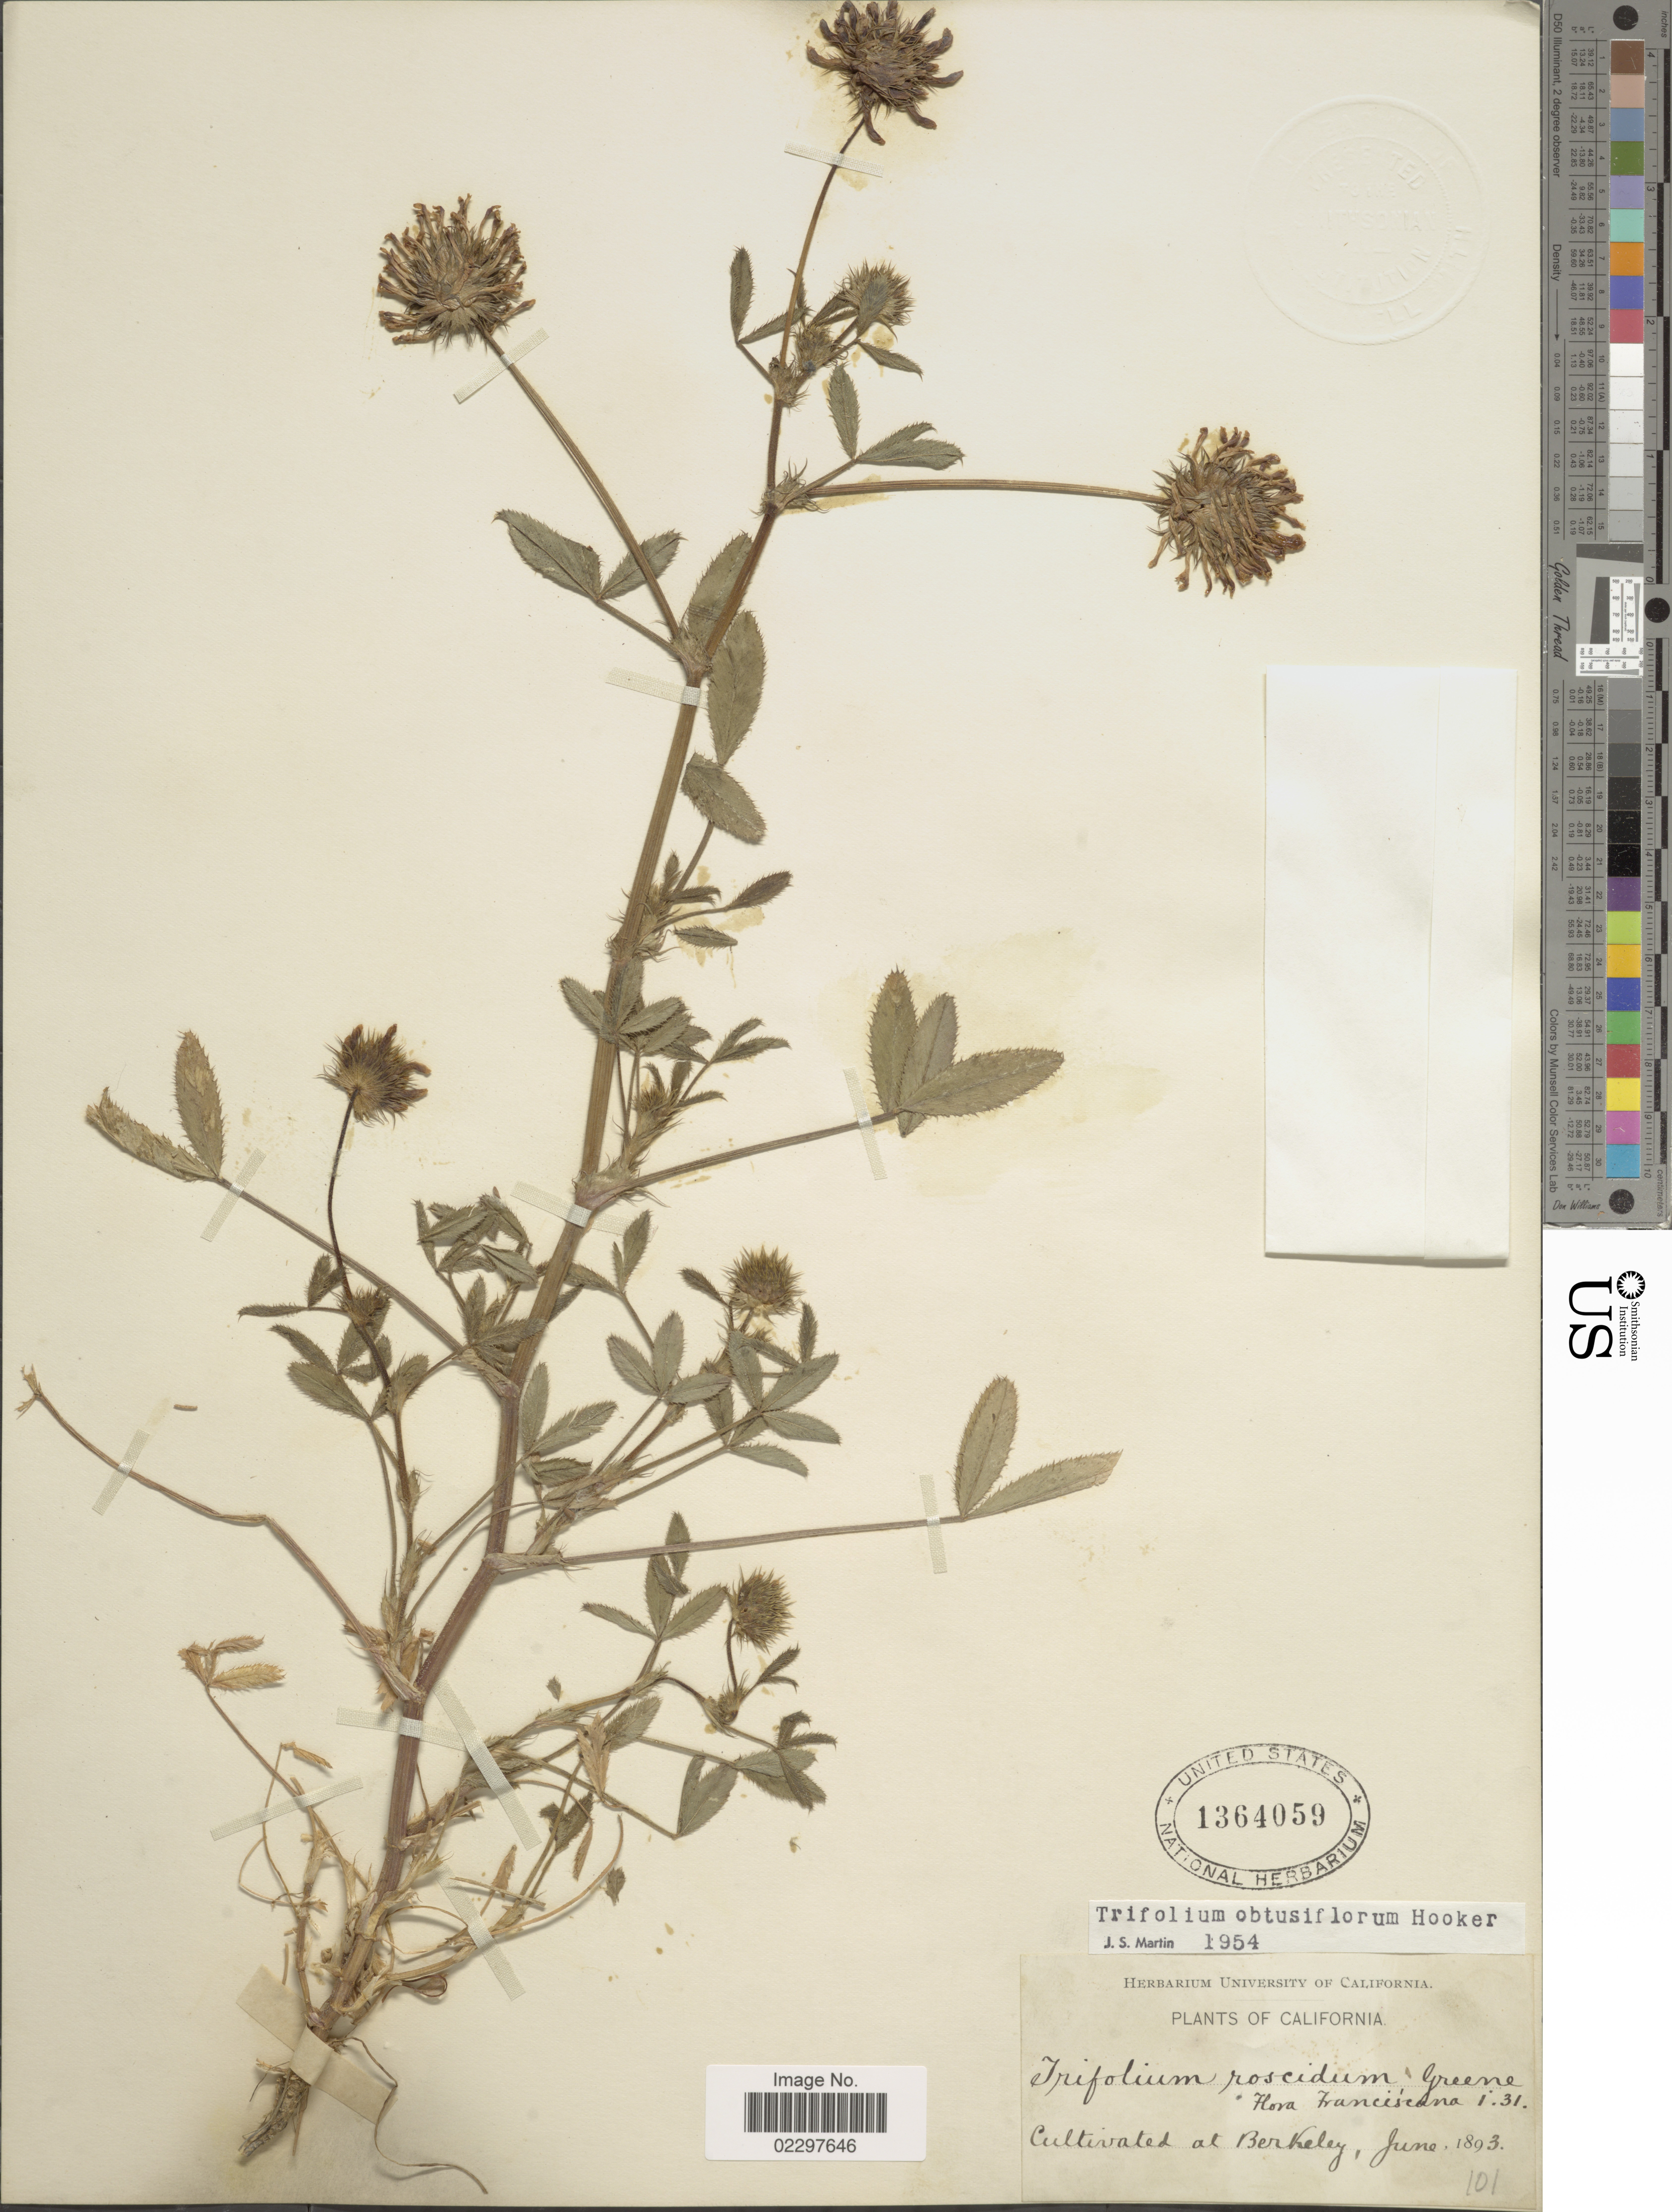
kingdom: Plantae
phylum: Tracheophyta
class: Magnoliopsida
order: Fabales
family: Fabaceae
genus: Trifolium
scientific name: Trifolium obtusiflorum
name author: Hook.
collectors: ex herb. Univ. of California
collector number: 101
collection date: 1893-06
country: United States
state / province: California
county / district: Alameda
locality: Cultivated at Berkeley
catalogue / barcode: US 1364059